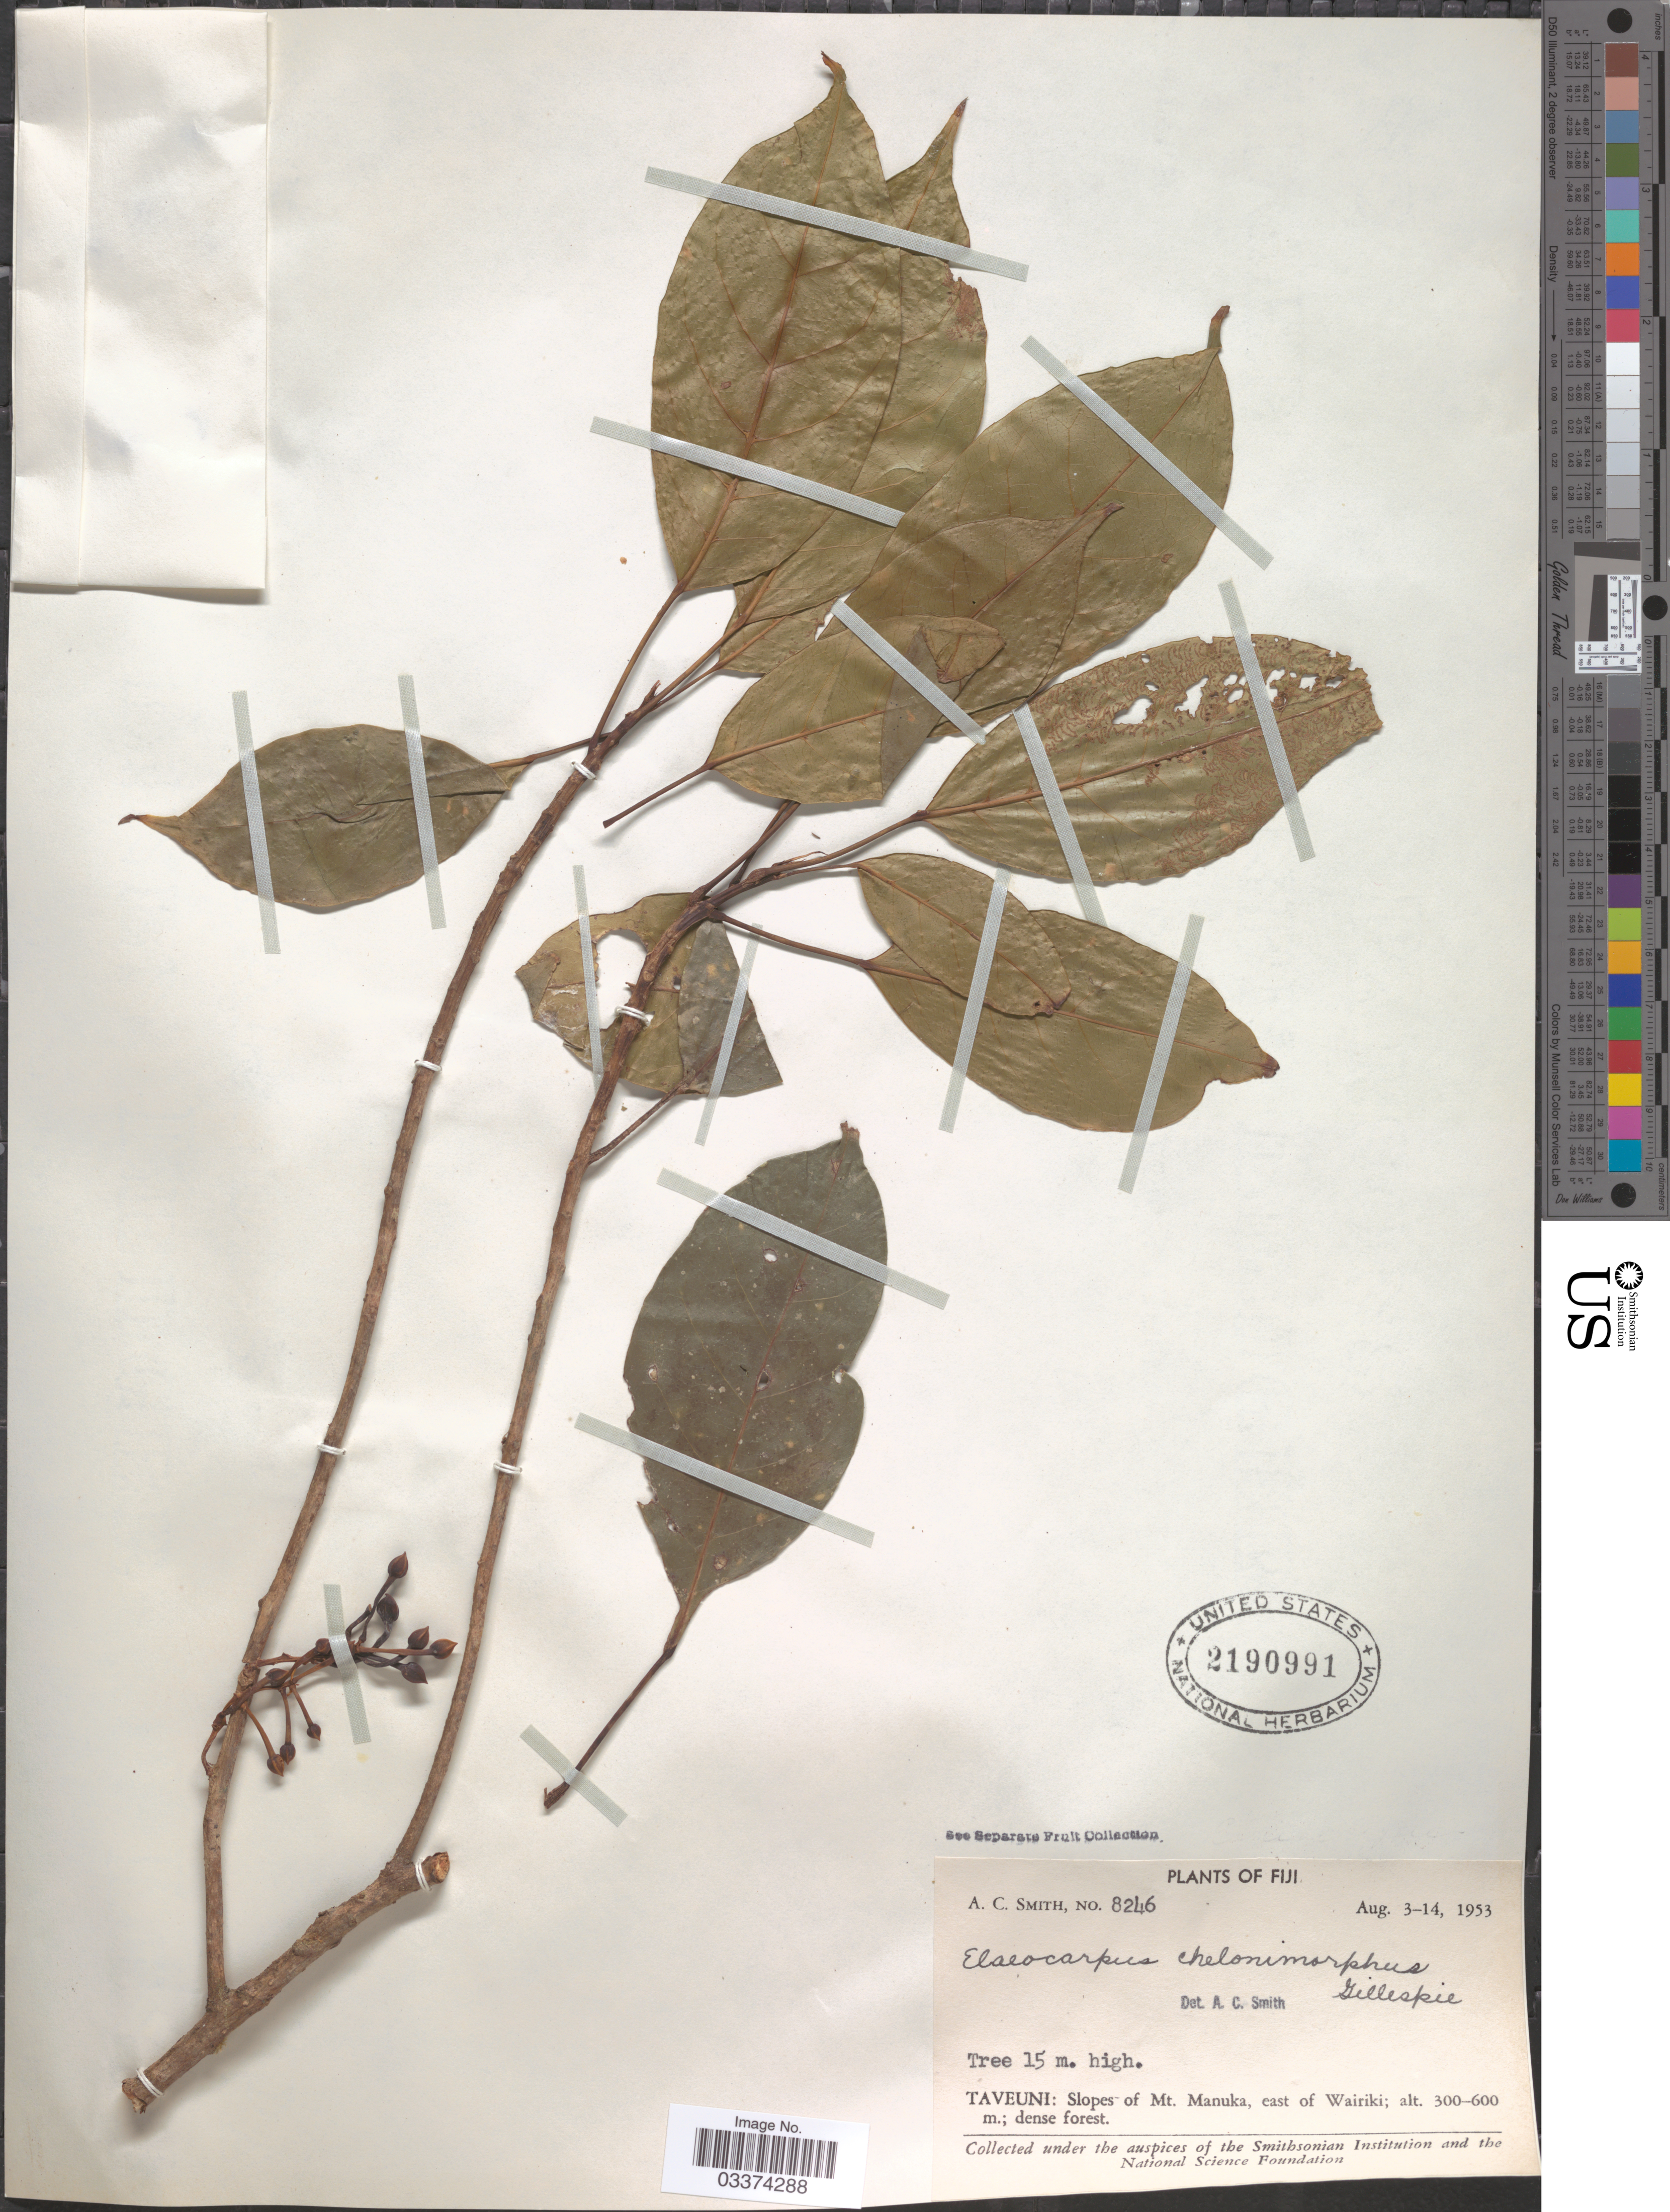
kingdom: Plantae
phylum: Tracheophyta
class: Magnoliopsida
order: Oxalidales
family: Elaeocarpaceae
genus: Elaeocarpus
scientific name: Elaeocarpus chelonimorphus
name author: Gillespie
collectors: A. C. Smith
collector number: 8246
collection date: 1953-08-03/1953-08-14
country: Fiji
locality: Taveuni: Slopes of Mt. Manuka, east of Wairiki.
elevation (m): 300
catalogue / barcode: US 2190991